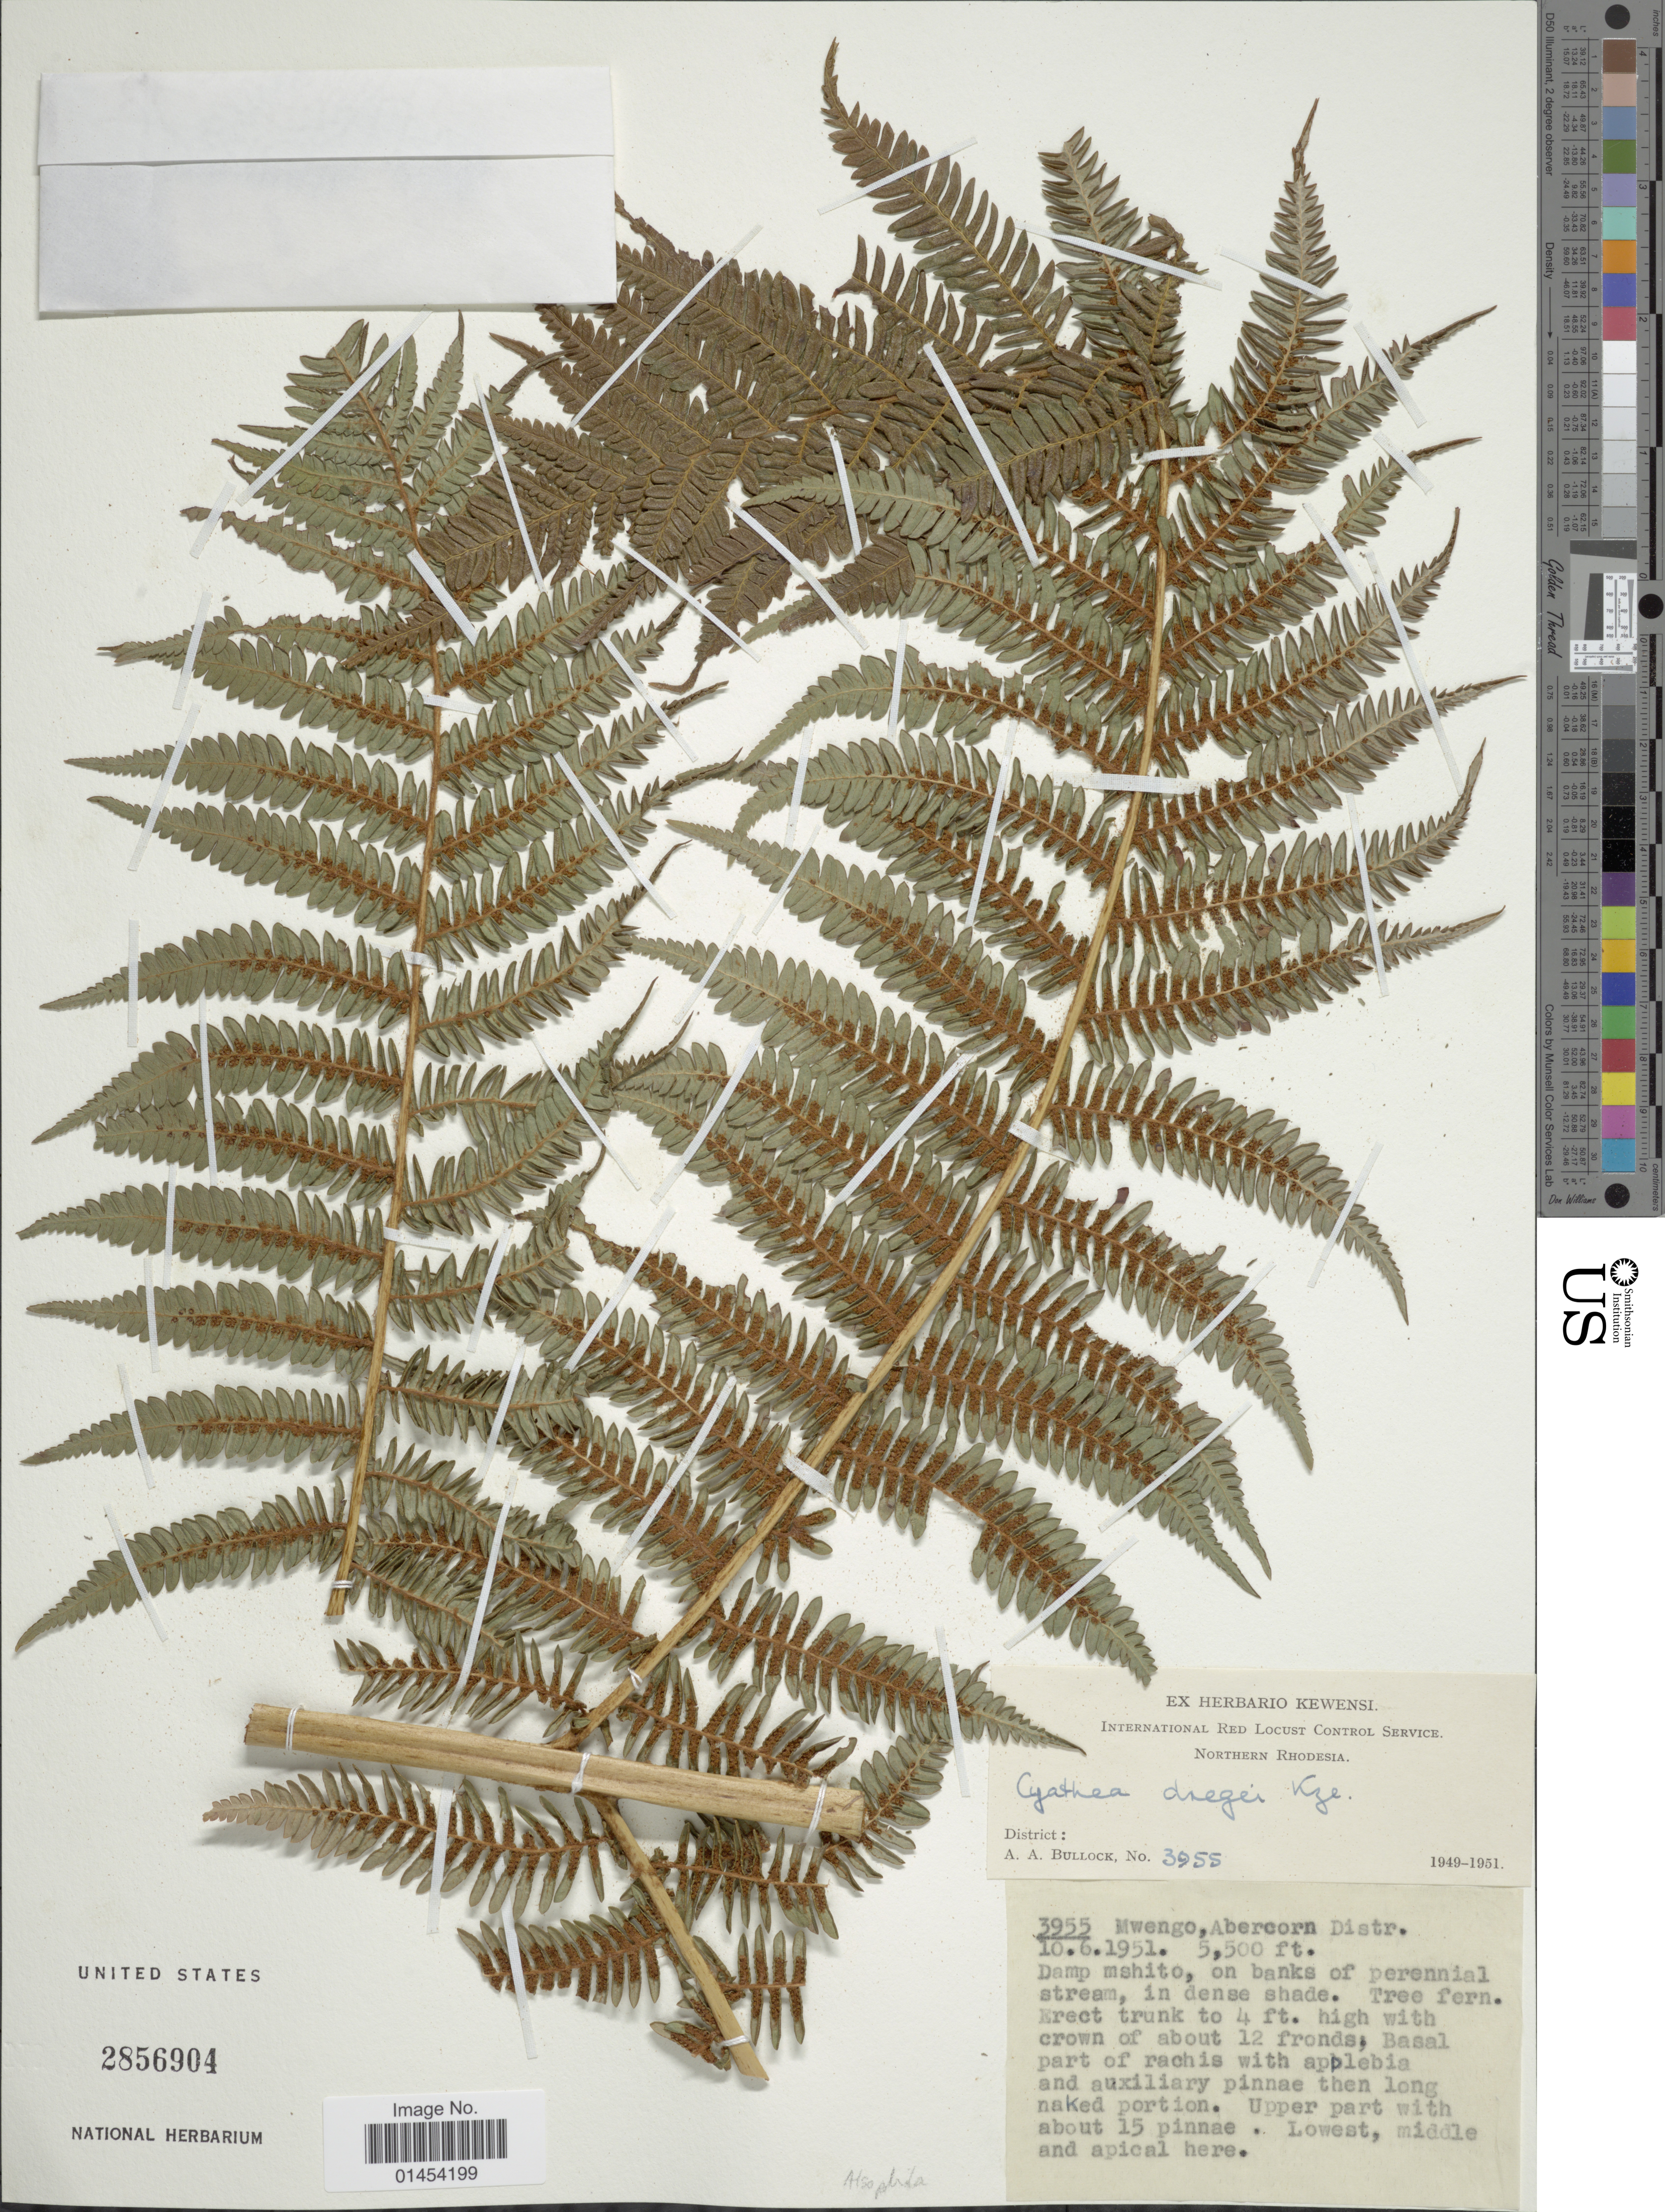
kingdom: Plantae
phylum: Tracheophyta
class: Polypodiopsida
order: Cyatheales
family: Cyatheaceae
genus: Cyathea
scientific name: Cyathea dregei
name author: Kunze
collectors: A. Bullock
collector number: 3955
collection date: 1951-06-10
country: Zambia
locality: Northern Rhodesia. Mwengo, Abercorn Distr.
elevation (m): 1676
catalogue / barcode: US 2856904